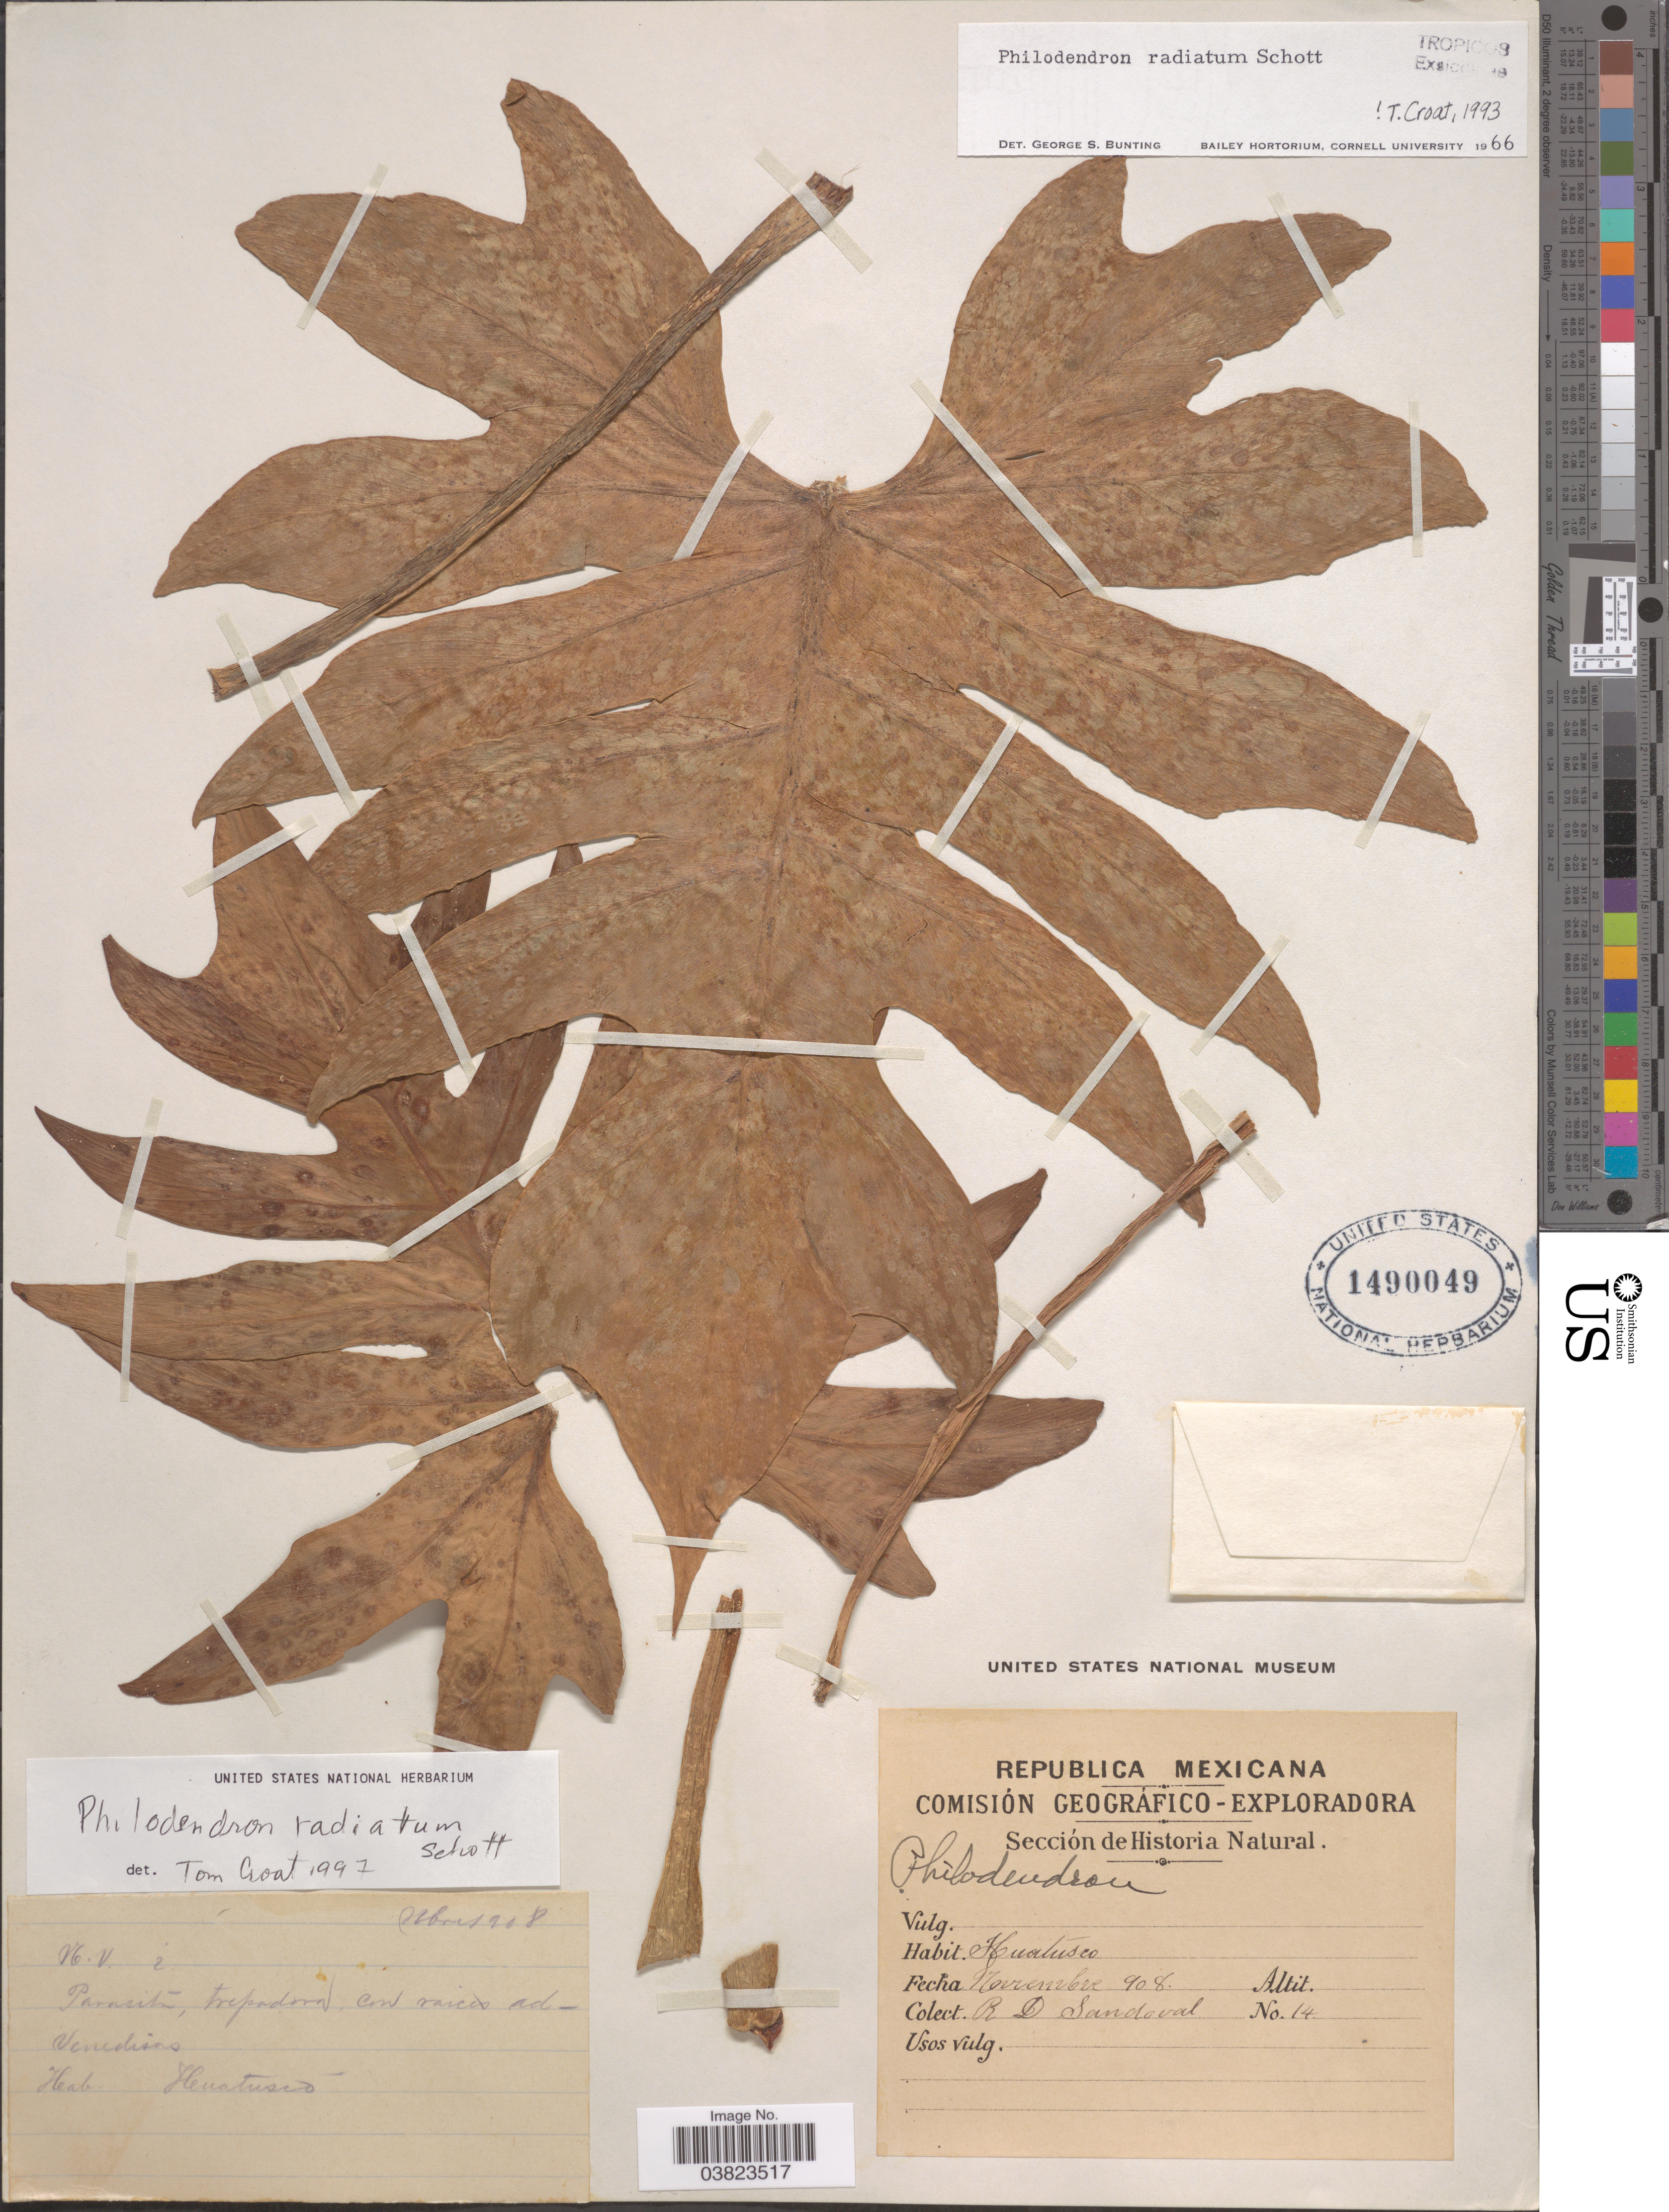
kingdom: Plantae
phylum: Tracheophyta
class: Liliopsida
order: Alismatales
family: Araceae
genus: Philodendron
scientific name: Philodendron radiatum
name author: Schott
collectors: R. D. Sandoval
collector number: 14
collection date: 1908-11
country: Mexico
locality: Huatusco.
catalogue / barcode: US 1490049